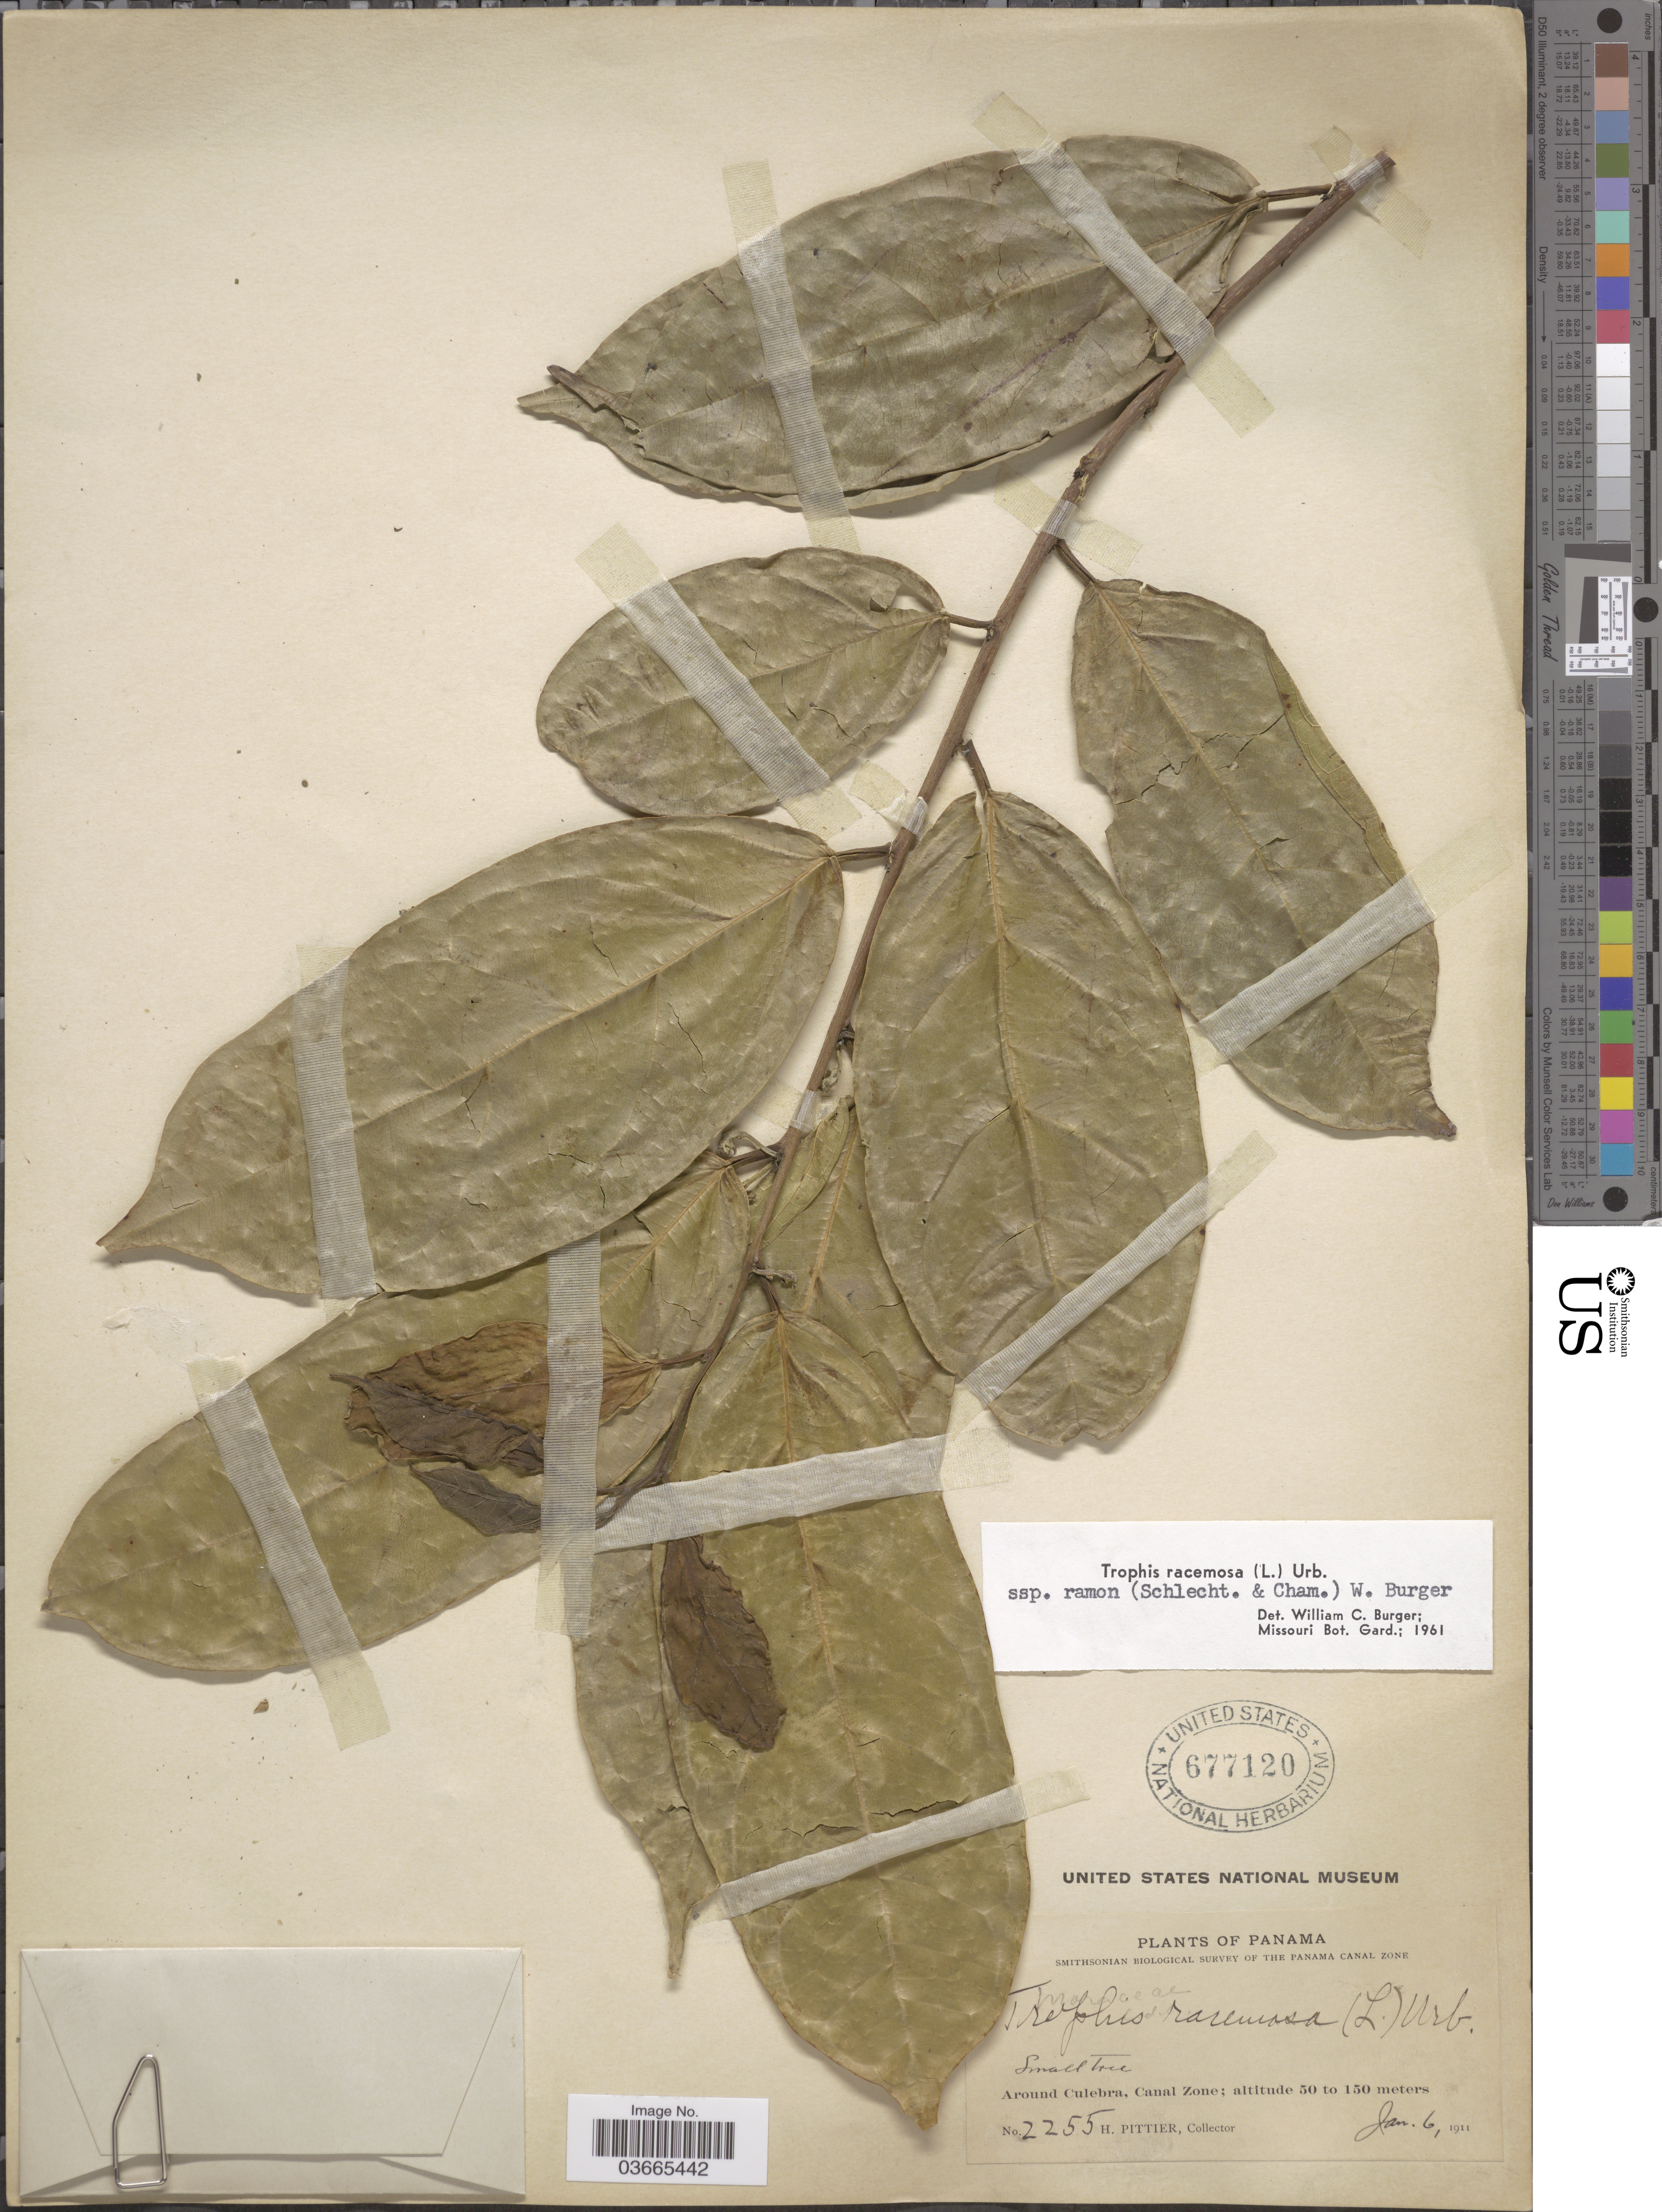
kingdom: Plantae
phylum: Tracheophyta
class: Magnoliopsida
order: Rosales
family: Moraceae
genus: Trophis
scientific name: Trophis racemosa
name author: (L.) Urb.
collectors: H. F. Pittier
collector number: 2255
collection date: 1911-01-06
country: Panama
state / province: Colón / Panamá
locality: Around Culebra, Canal Zone.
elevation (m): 50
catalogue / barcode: US 677120